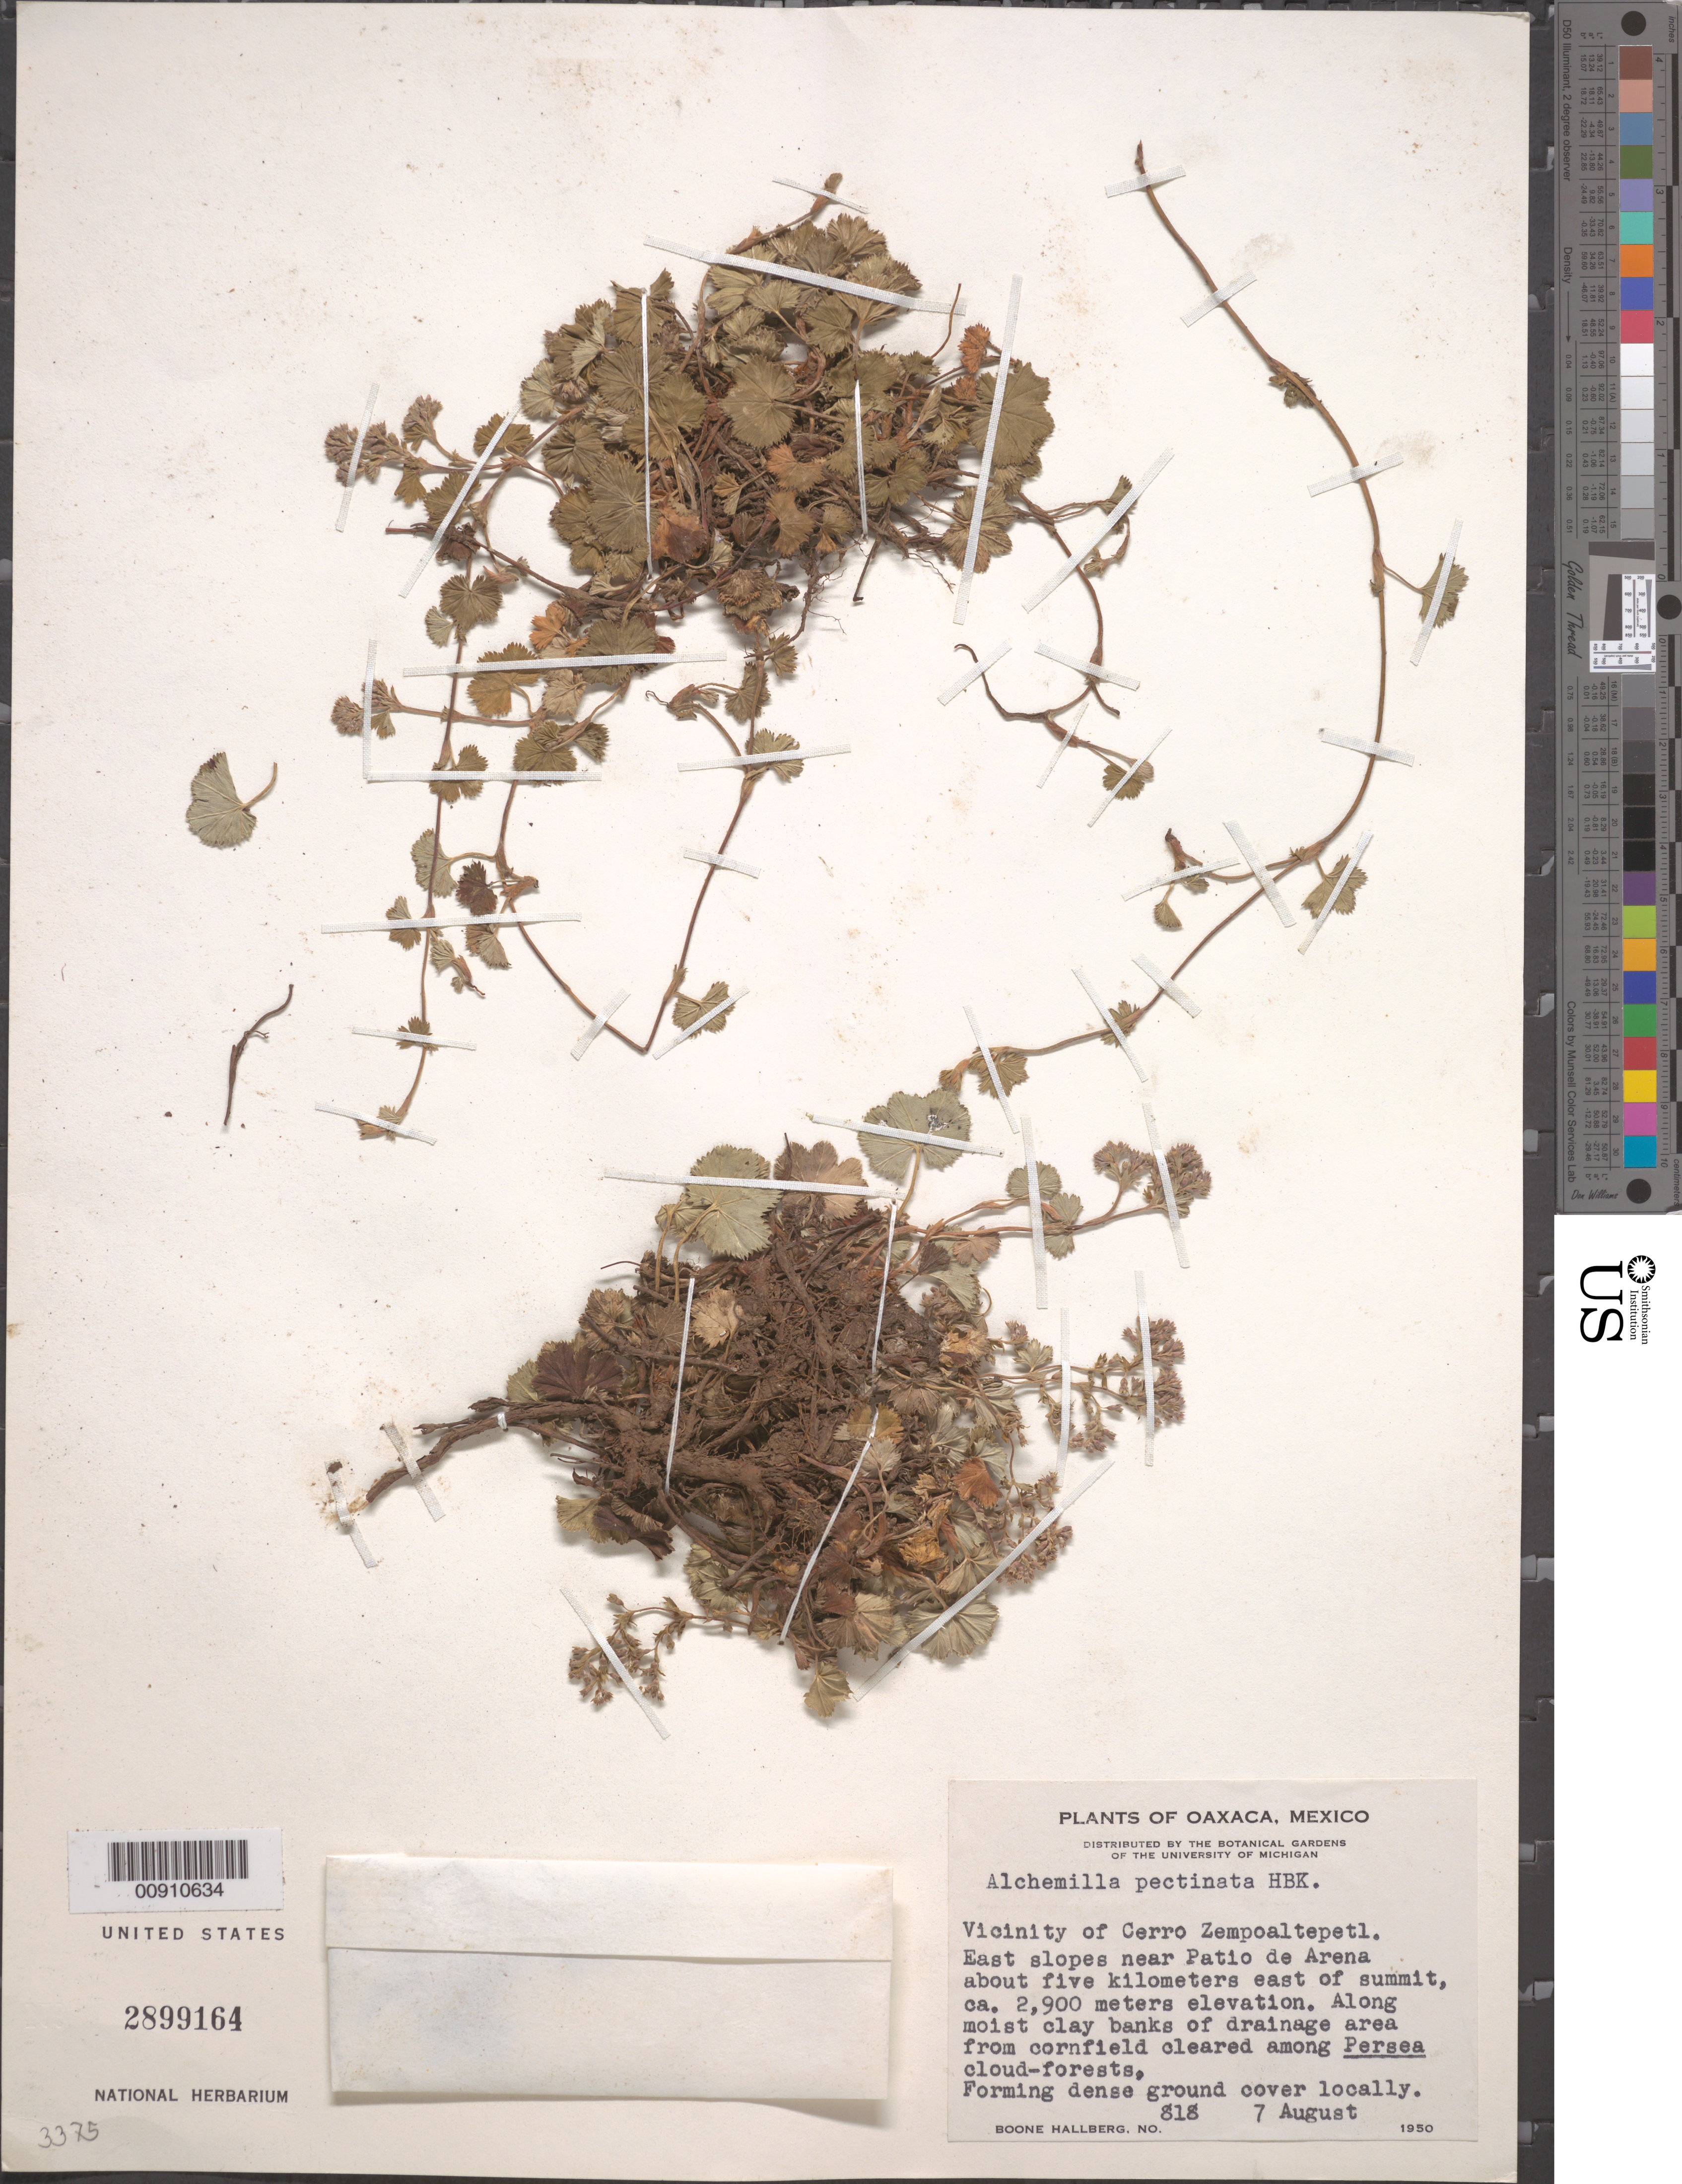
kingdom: Plantae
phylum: Tracheophyta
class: Magnoliopsida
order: Rosales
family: Rosaceae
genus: Lachemilla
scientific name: Lachemilla pectinata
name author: (Kunth) Rothm.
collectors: B. Hallberg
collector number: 818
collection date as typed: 07 Aug 1950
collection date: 1950-08-07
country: Mexico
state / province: Oaxaca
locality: Vicinity of Cerro Zempoaltepetl. East slopes near Patio de Arena about five kilometers east of summit.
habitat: Along moist clay banks of drainage area from cornfield cleared among Persea cloud-forests.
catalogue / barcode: US 2899164